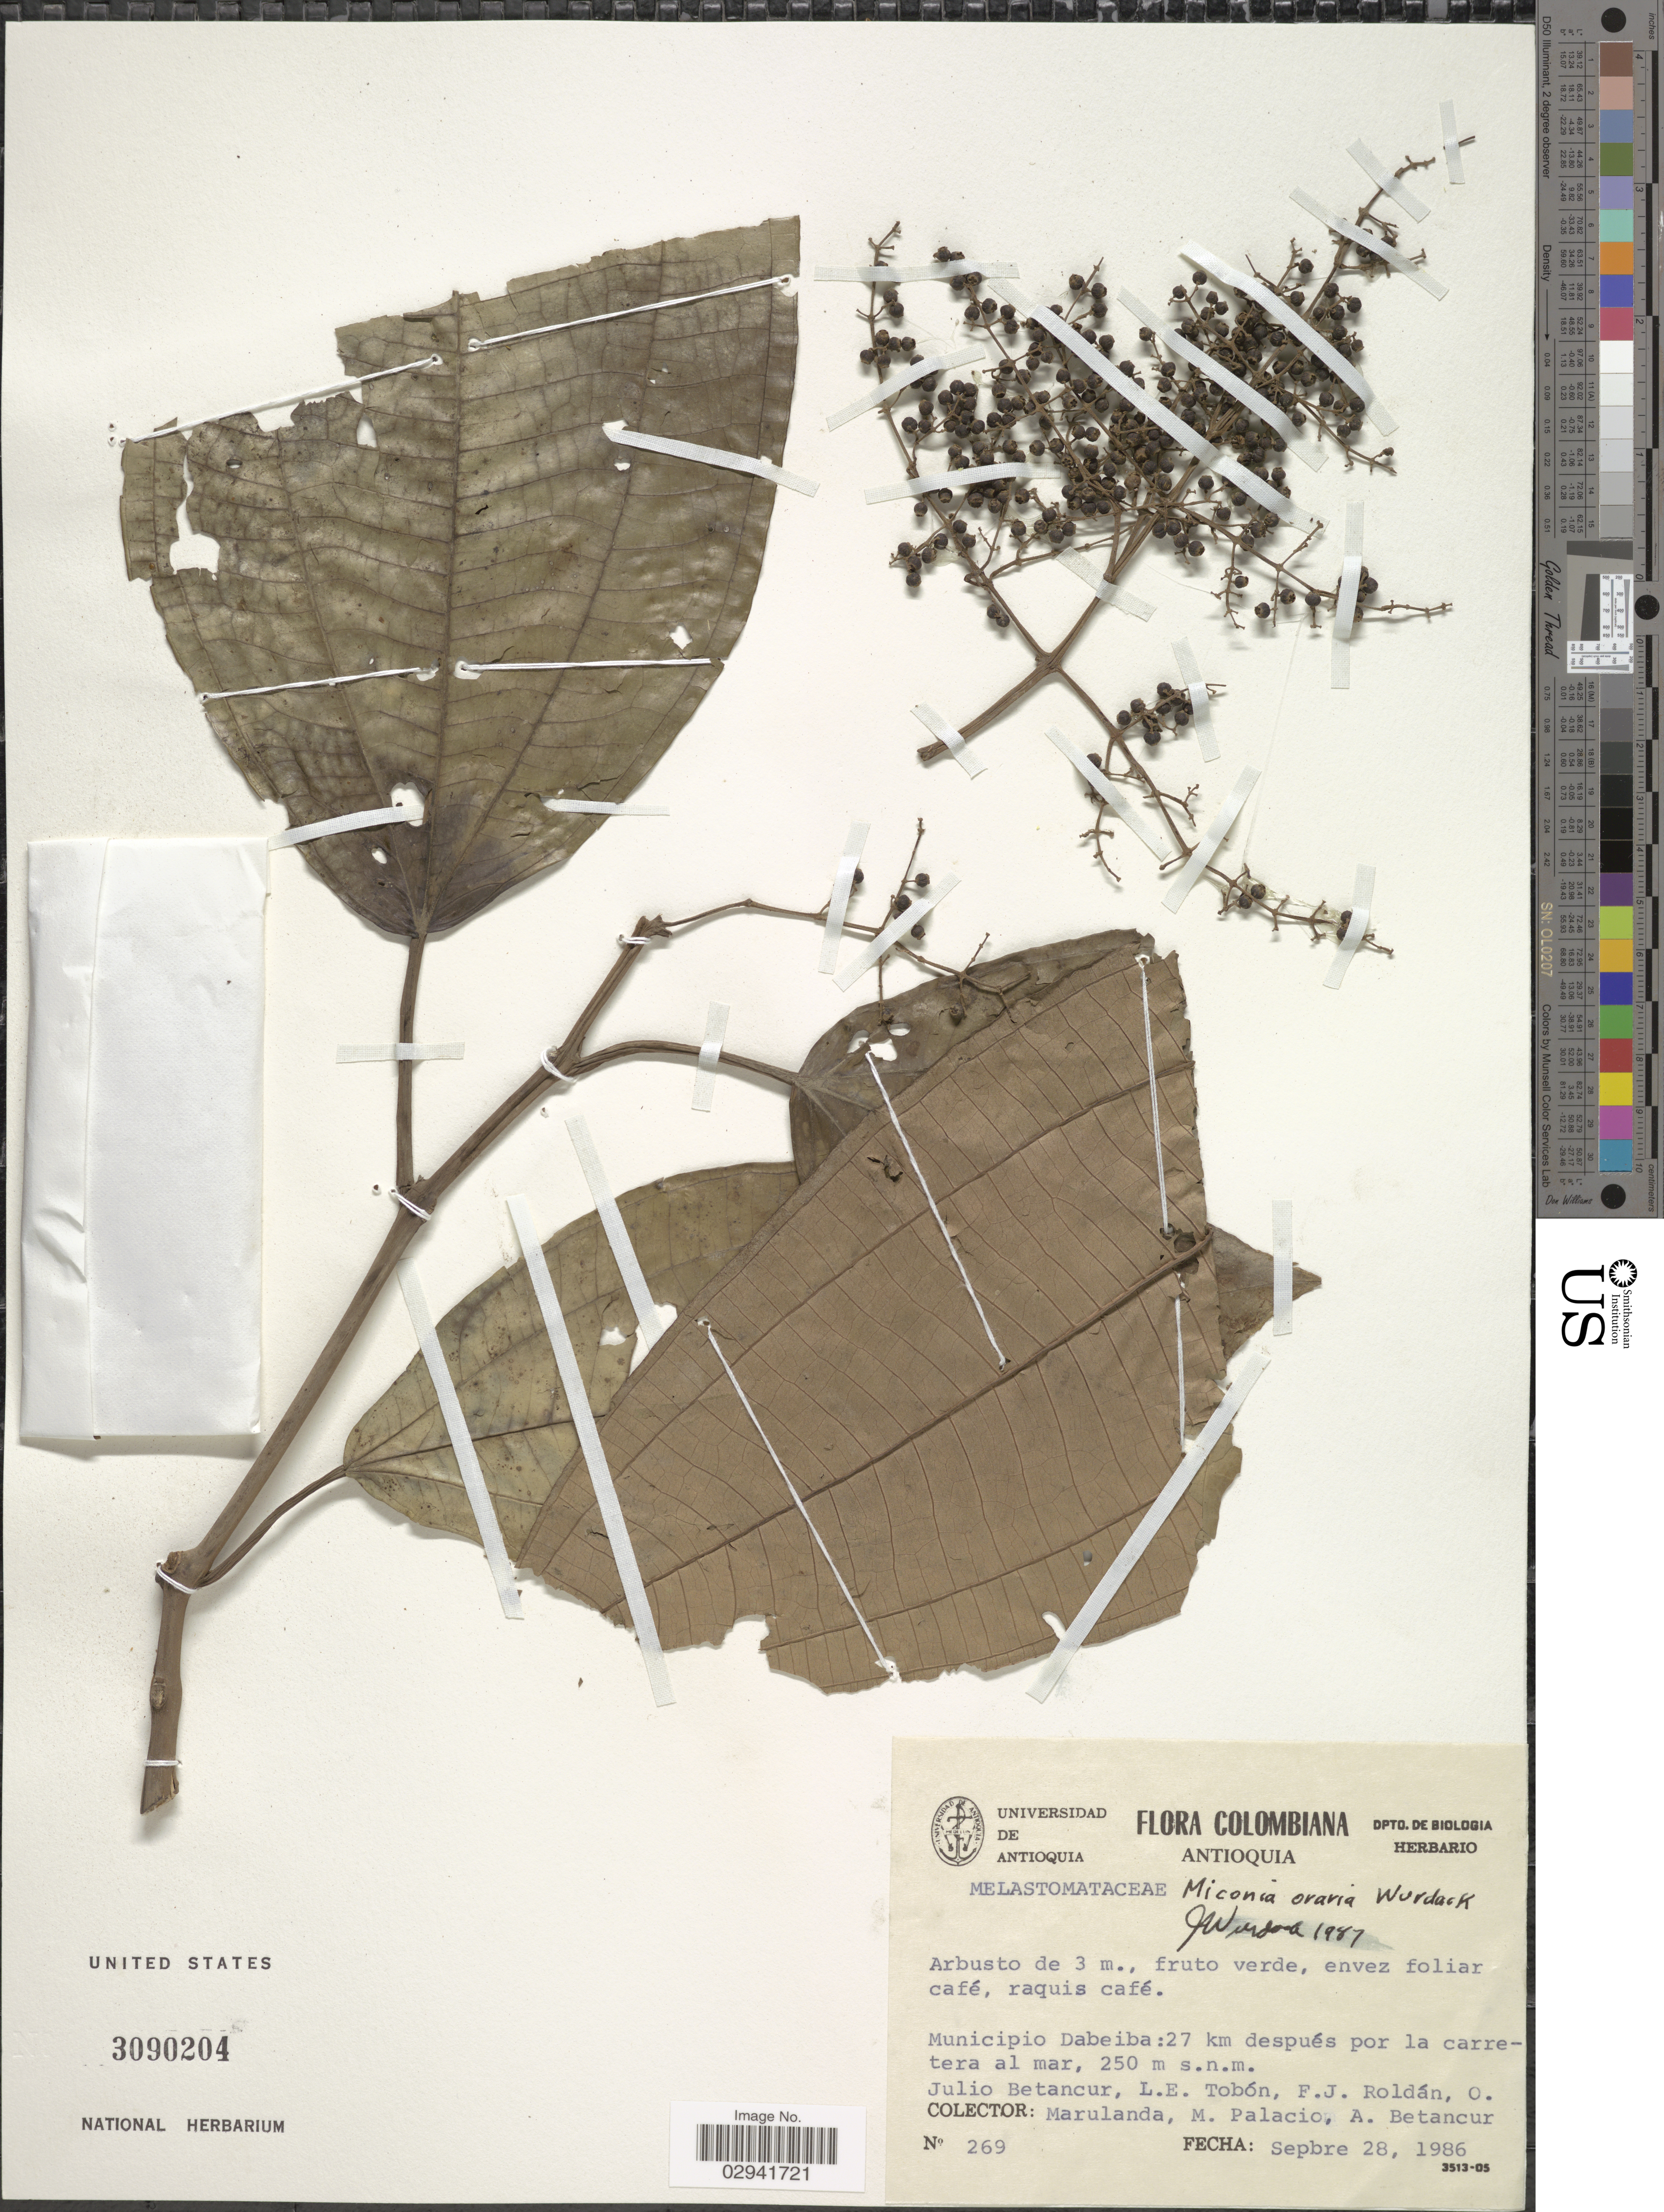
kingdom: Plantae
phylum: Tracheophyta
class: Magnoliopsida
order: Myrtales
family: Melastomataceae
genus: Miconia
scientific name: Miconia oraria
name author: Wurdack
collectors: J. Betancur, L. Tobón, F. J. Roldán, O. Marulanda & et al.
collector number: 269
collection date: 1986-09-28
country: Colombia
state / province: Antioquia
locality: Municipio Dabeiba: 27 km después por la carretera al mar.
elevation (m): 250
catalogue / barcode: US 3090204